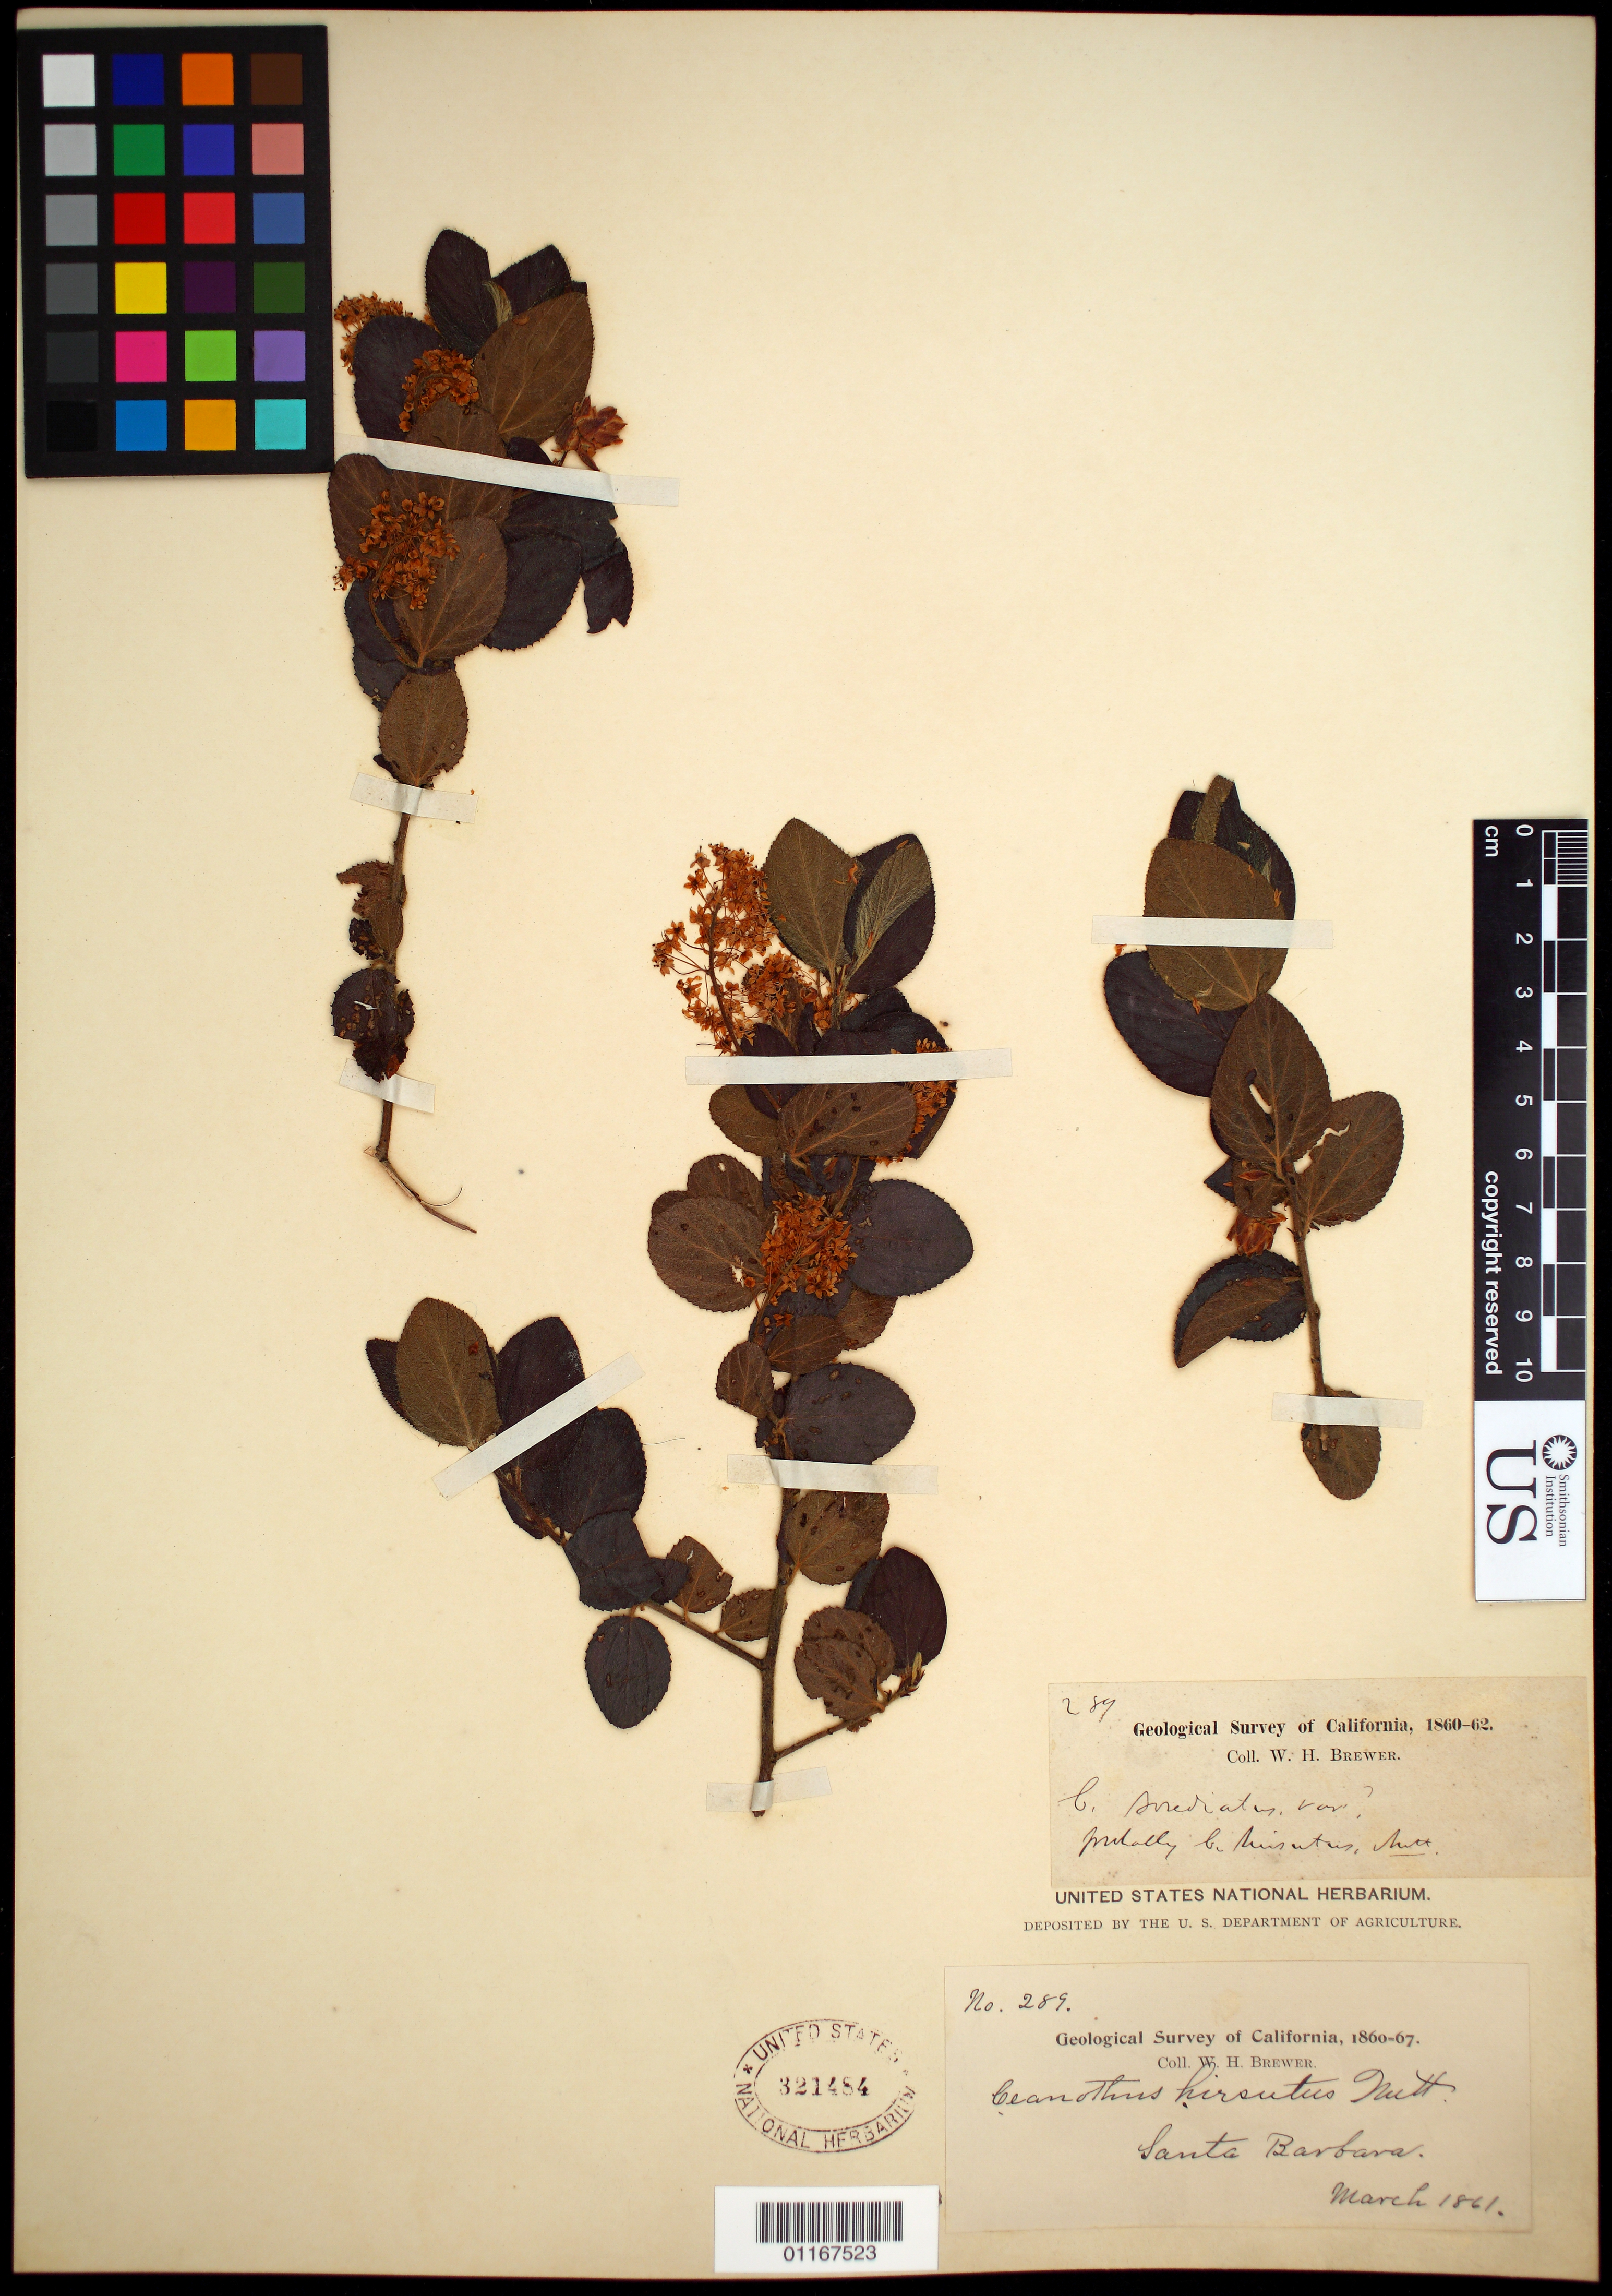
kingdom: Plantae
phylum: Tracheophyta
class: Magnoliopsida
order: Rosales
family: Rhamnaceae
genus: Ceanothus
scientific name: Ceanothus hirsutus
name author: Nutt.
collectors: W. H. Brewer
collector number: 289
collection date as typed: Mar 1861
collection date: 1861-03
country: United States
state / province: California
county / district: Santa Barbara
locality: Santa Barbara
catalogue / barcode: US 321484